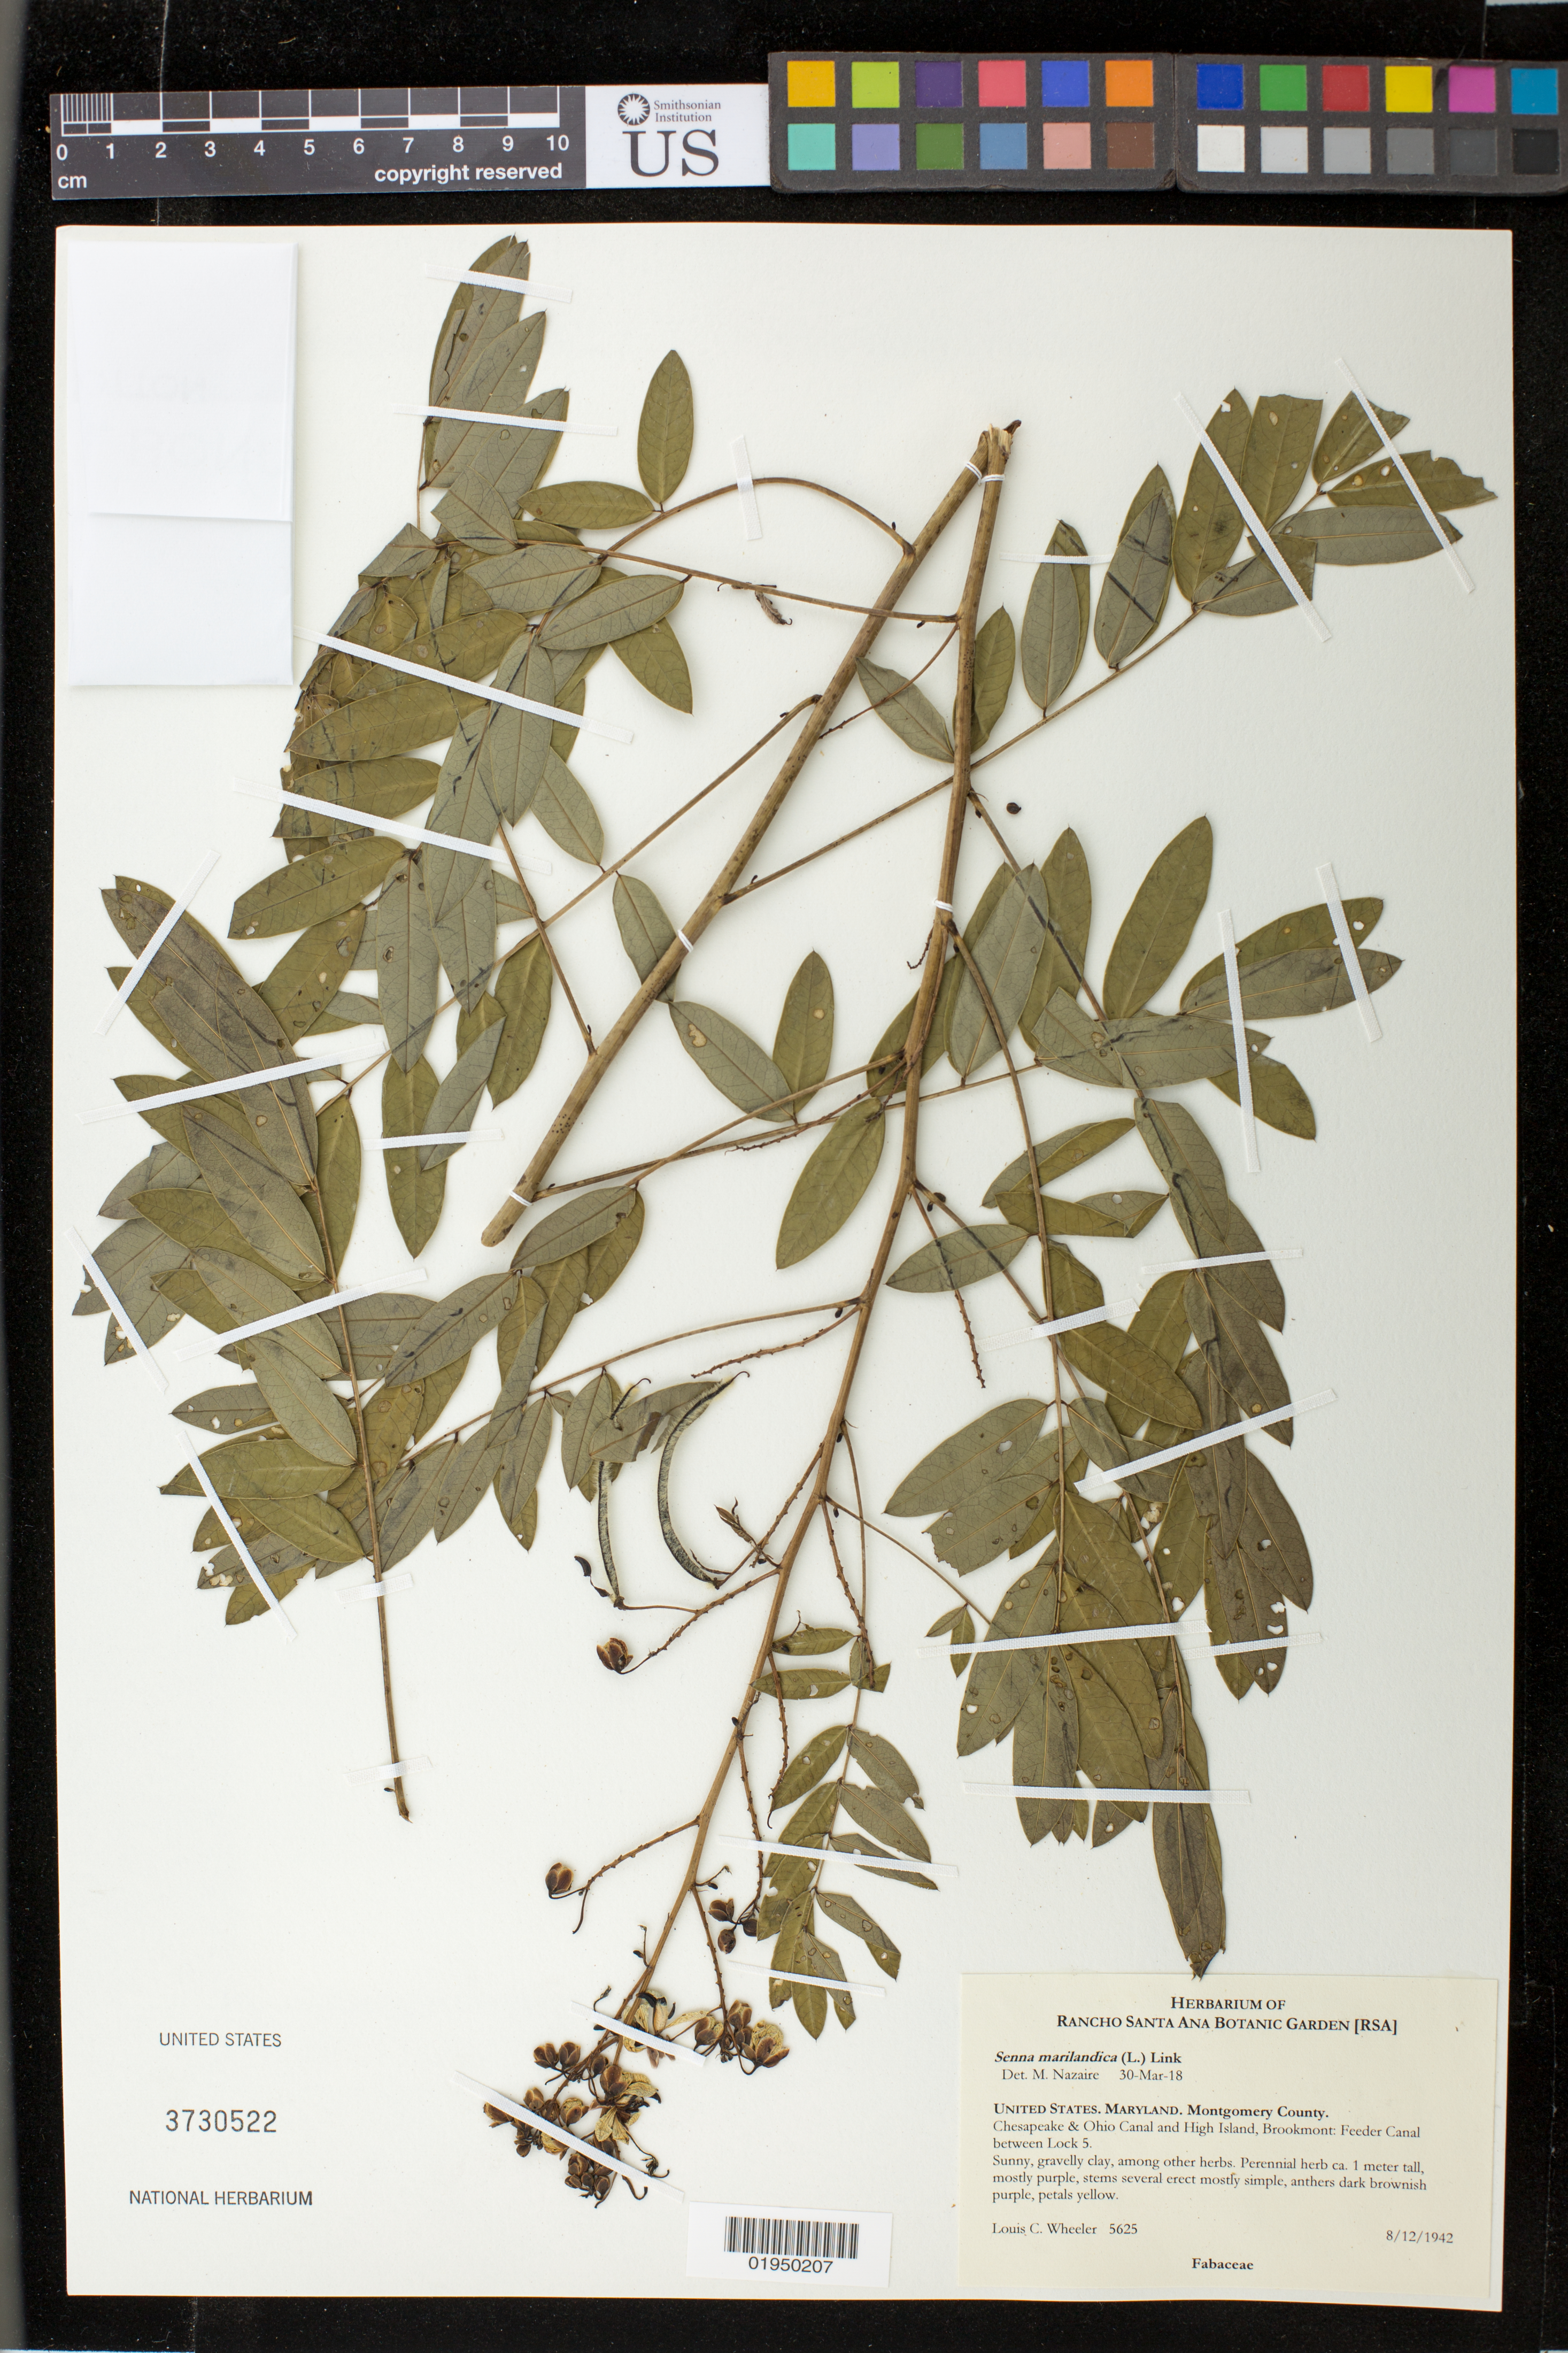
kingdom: Plantae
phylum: Tracheophyta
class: Magnoliopsida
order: Fabales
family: Fabaceae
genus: Senna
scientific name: Senna marilandica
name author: (L.) Link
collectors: L. C. Wheeler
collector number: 5625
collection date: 1942-08-12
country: United States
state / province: Maryland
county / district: Montgomery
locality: Chesapeake & ohio Canal and High Island, Brookmont: feeder Canal between Lock 5.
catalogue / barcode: US 3730522